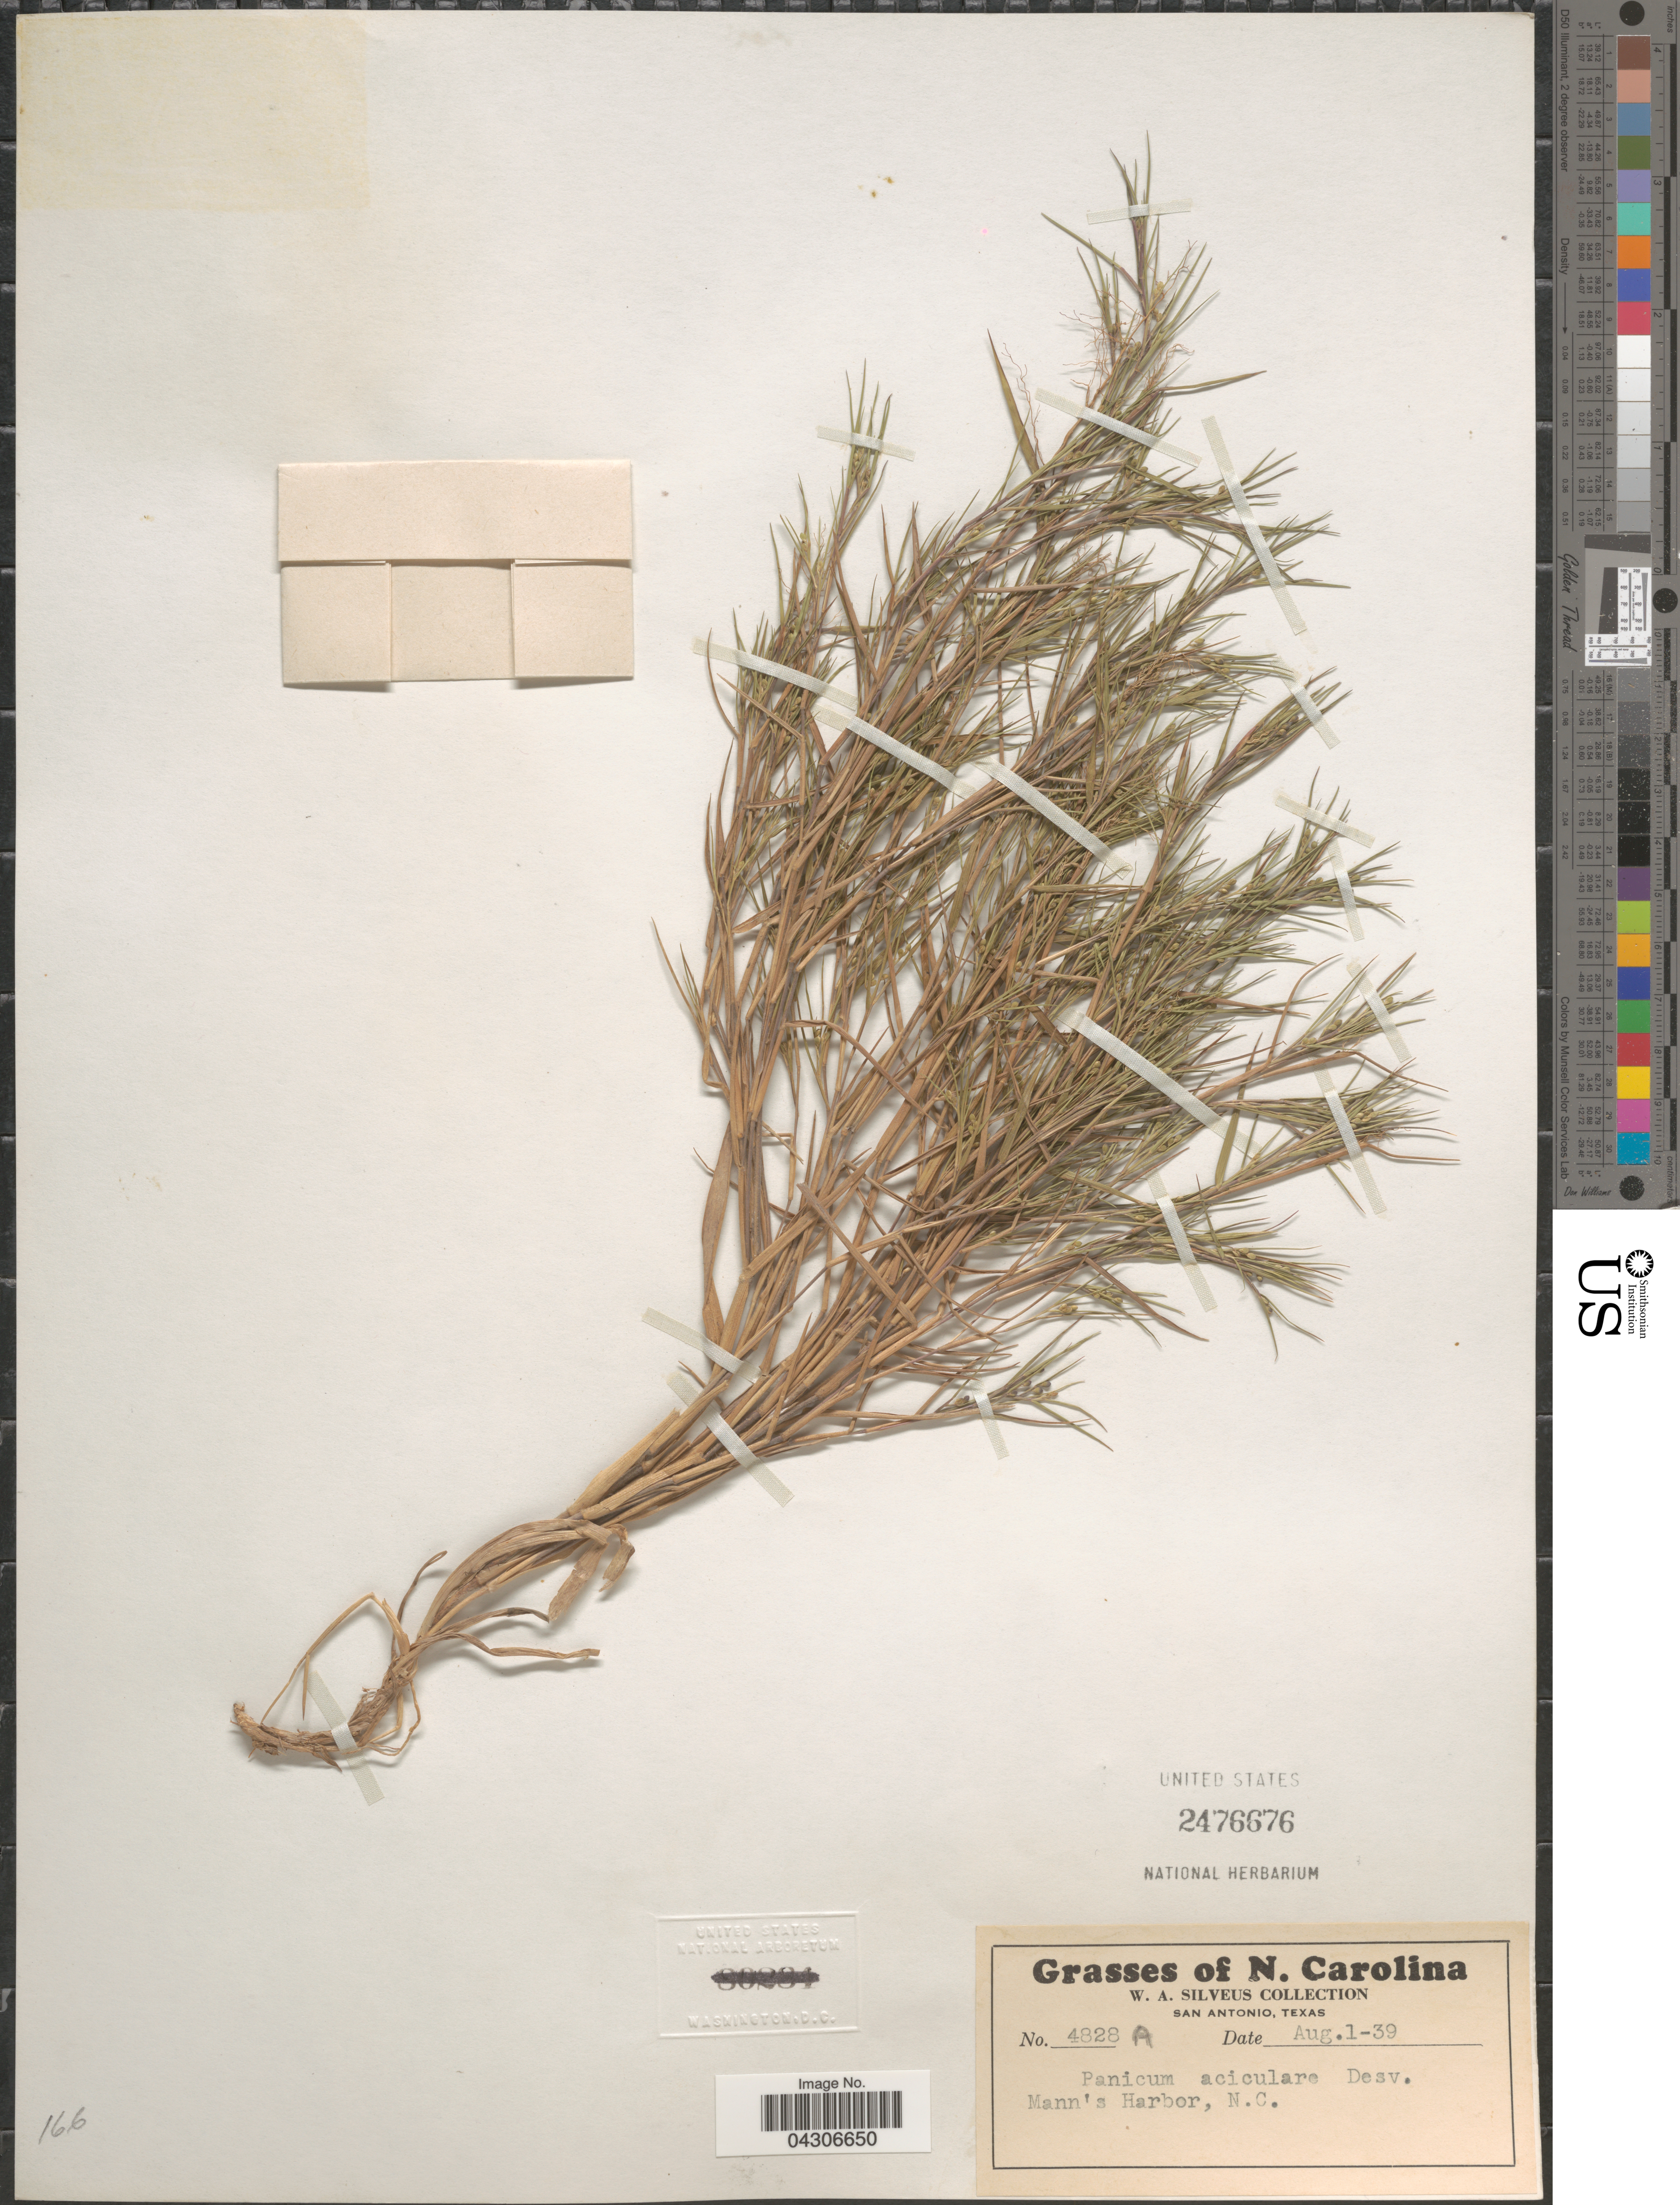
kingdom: Plantae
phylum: Tracheophyta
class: Liliopsida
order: Poales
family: Poaceae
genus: Dichanthelium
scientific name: Dichanthelium aciculare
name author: (Desv. ex Poir.) Gould & C.A. Clark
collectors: W. Silveus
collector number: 4828A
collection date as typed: Transcribed d/m/y: 1/8/39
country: United States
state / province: North Carolina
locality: Mann's Harbor.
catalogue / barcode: US 2476676